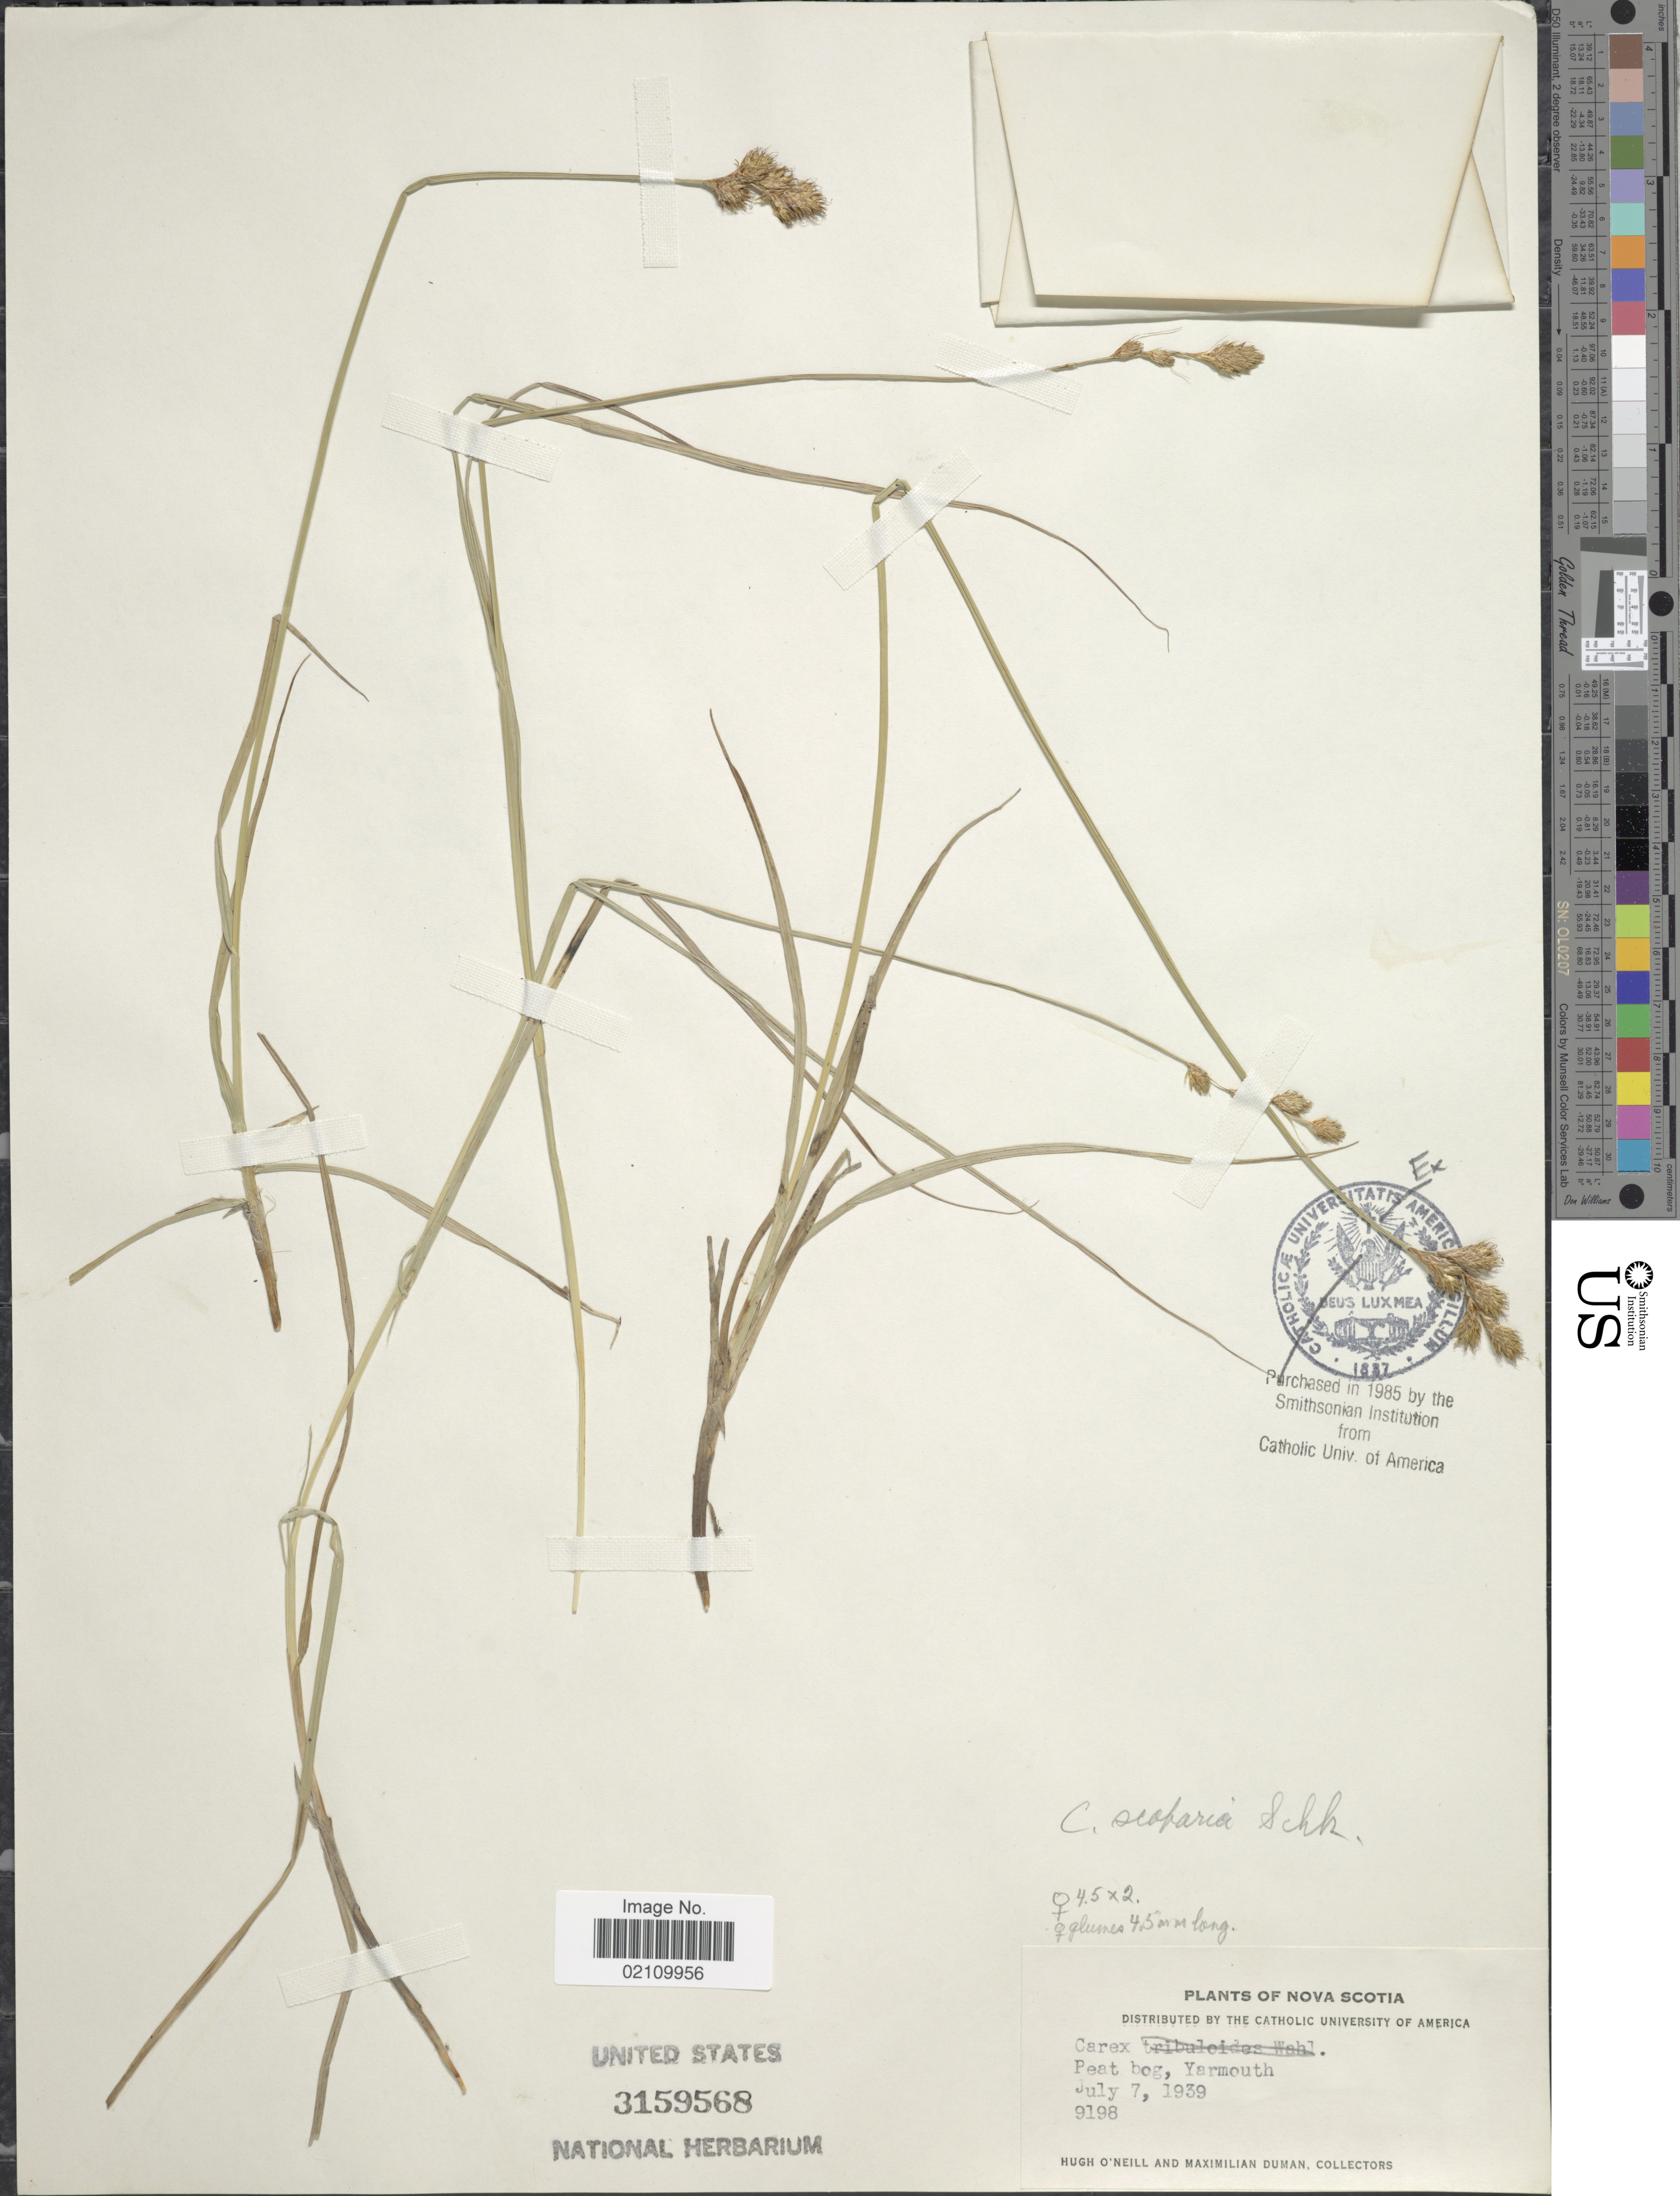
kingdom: Plantae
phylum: Tracheophyta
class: Liliopsida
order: Poales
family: Cyperaceae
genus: Carex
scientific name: Carex foenea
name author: Willd.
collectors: H. O'Neill & M. Duman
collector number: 9198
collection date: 1939-07-07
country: Canada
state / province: Nova Scotia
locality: Peat bog, Yarmouth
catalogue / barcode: US 3159568